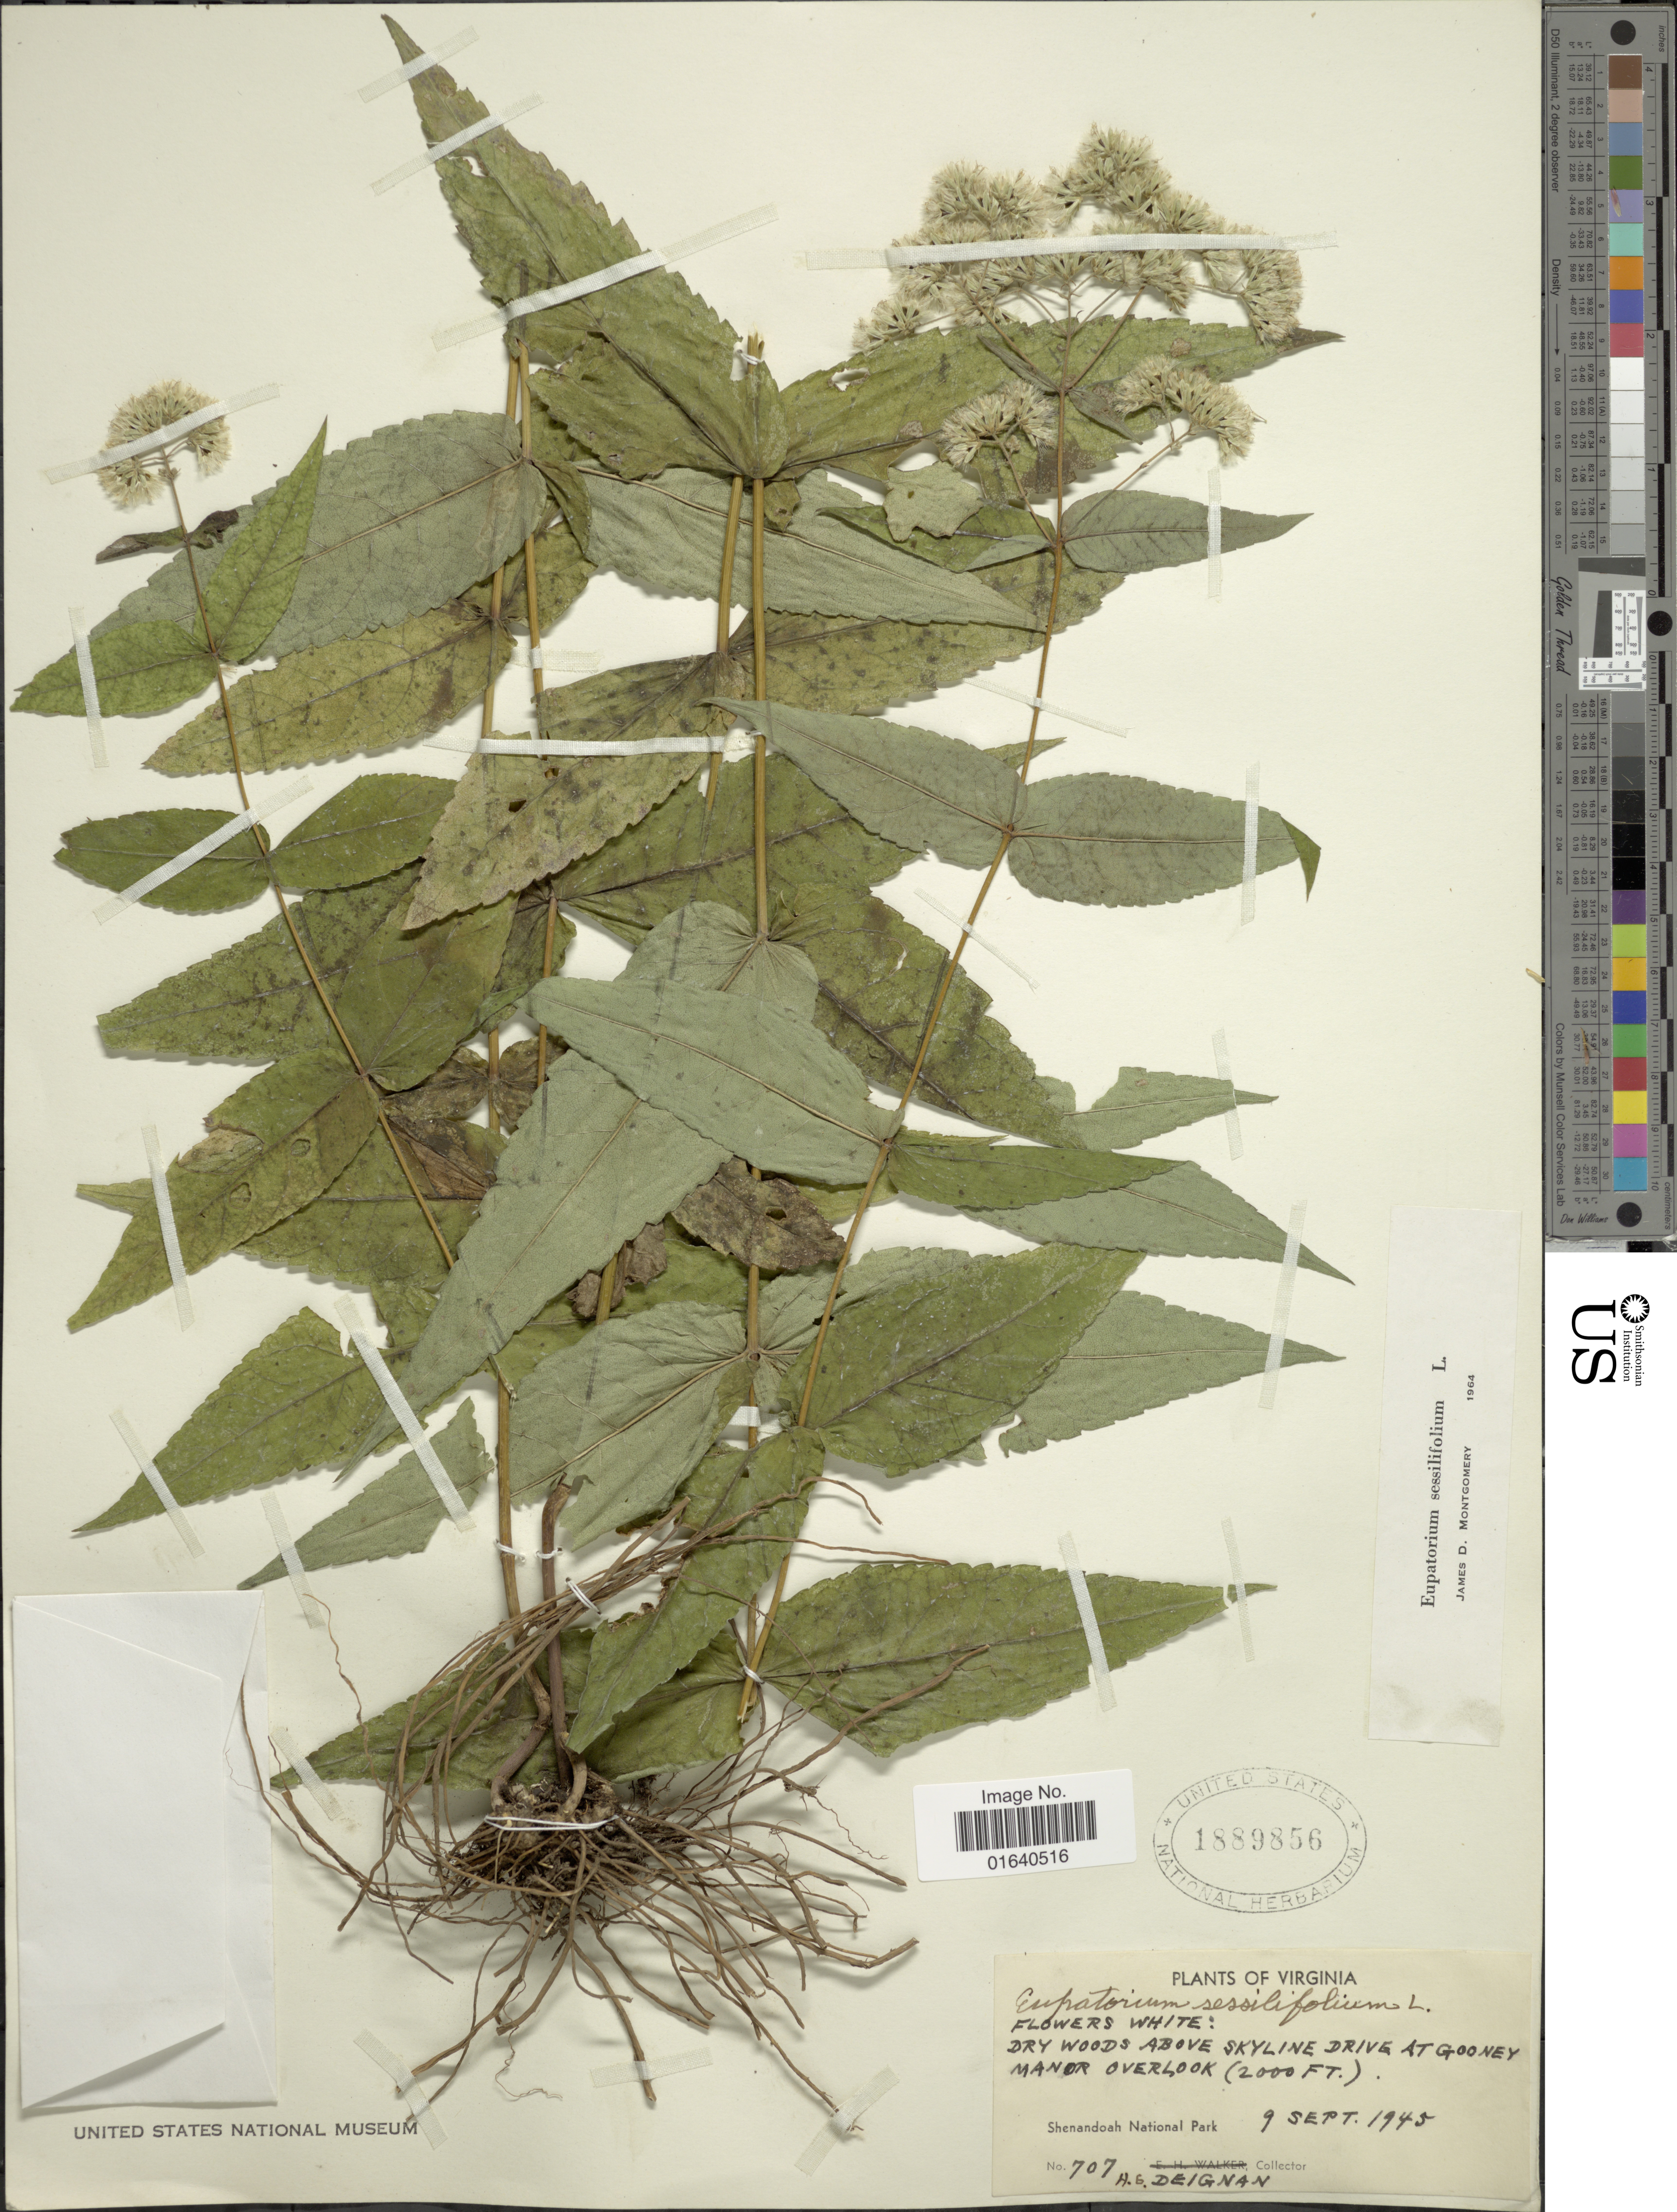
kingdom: Plantae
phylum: Tracheophyta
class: Magnoliopsida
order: Asterales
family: Asteraceae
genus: Eupatorium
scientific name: Eupatorium sessilifolium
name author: L.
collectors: H. Deignan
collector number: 707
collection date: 1945-09-09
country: United States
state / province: Virginia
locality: Dry woods above Skyline Drive at Gooney manor overlook, Shenandoah National Park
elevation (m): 610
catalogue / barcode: US 1889856